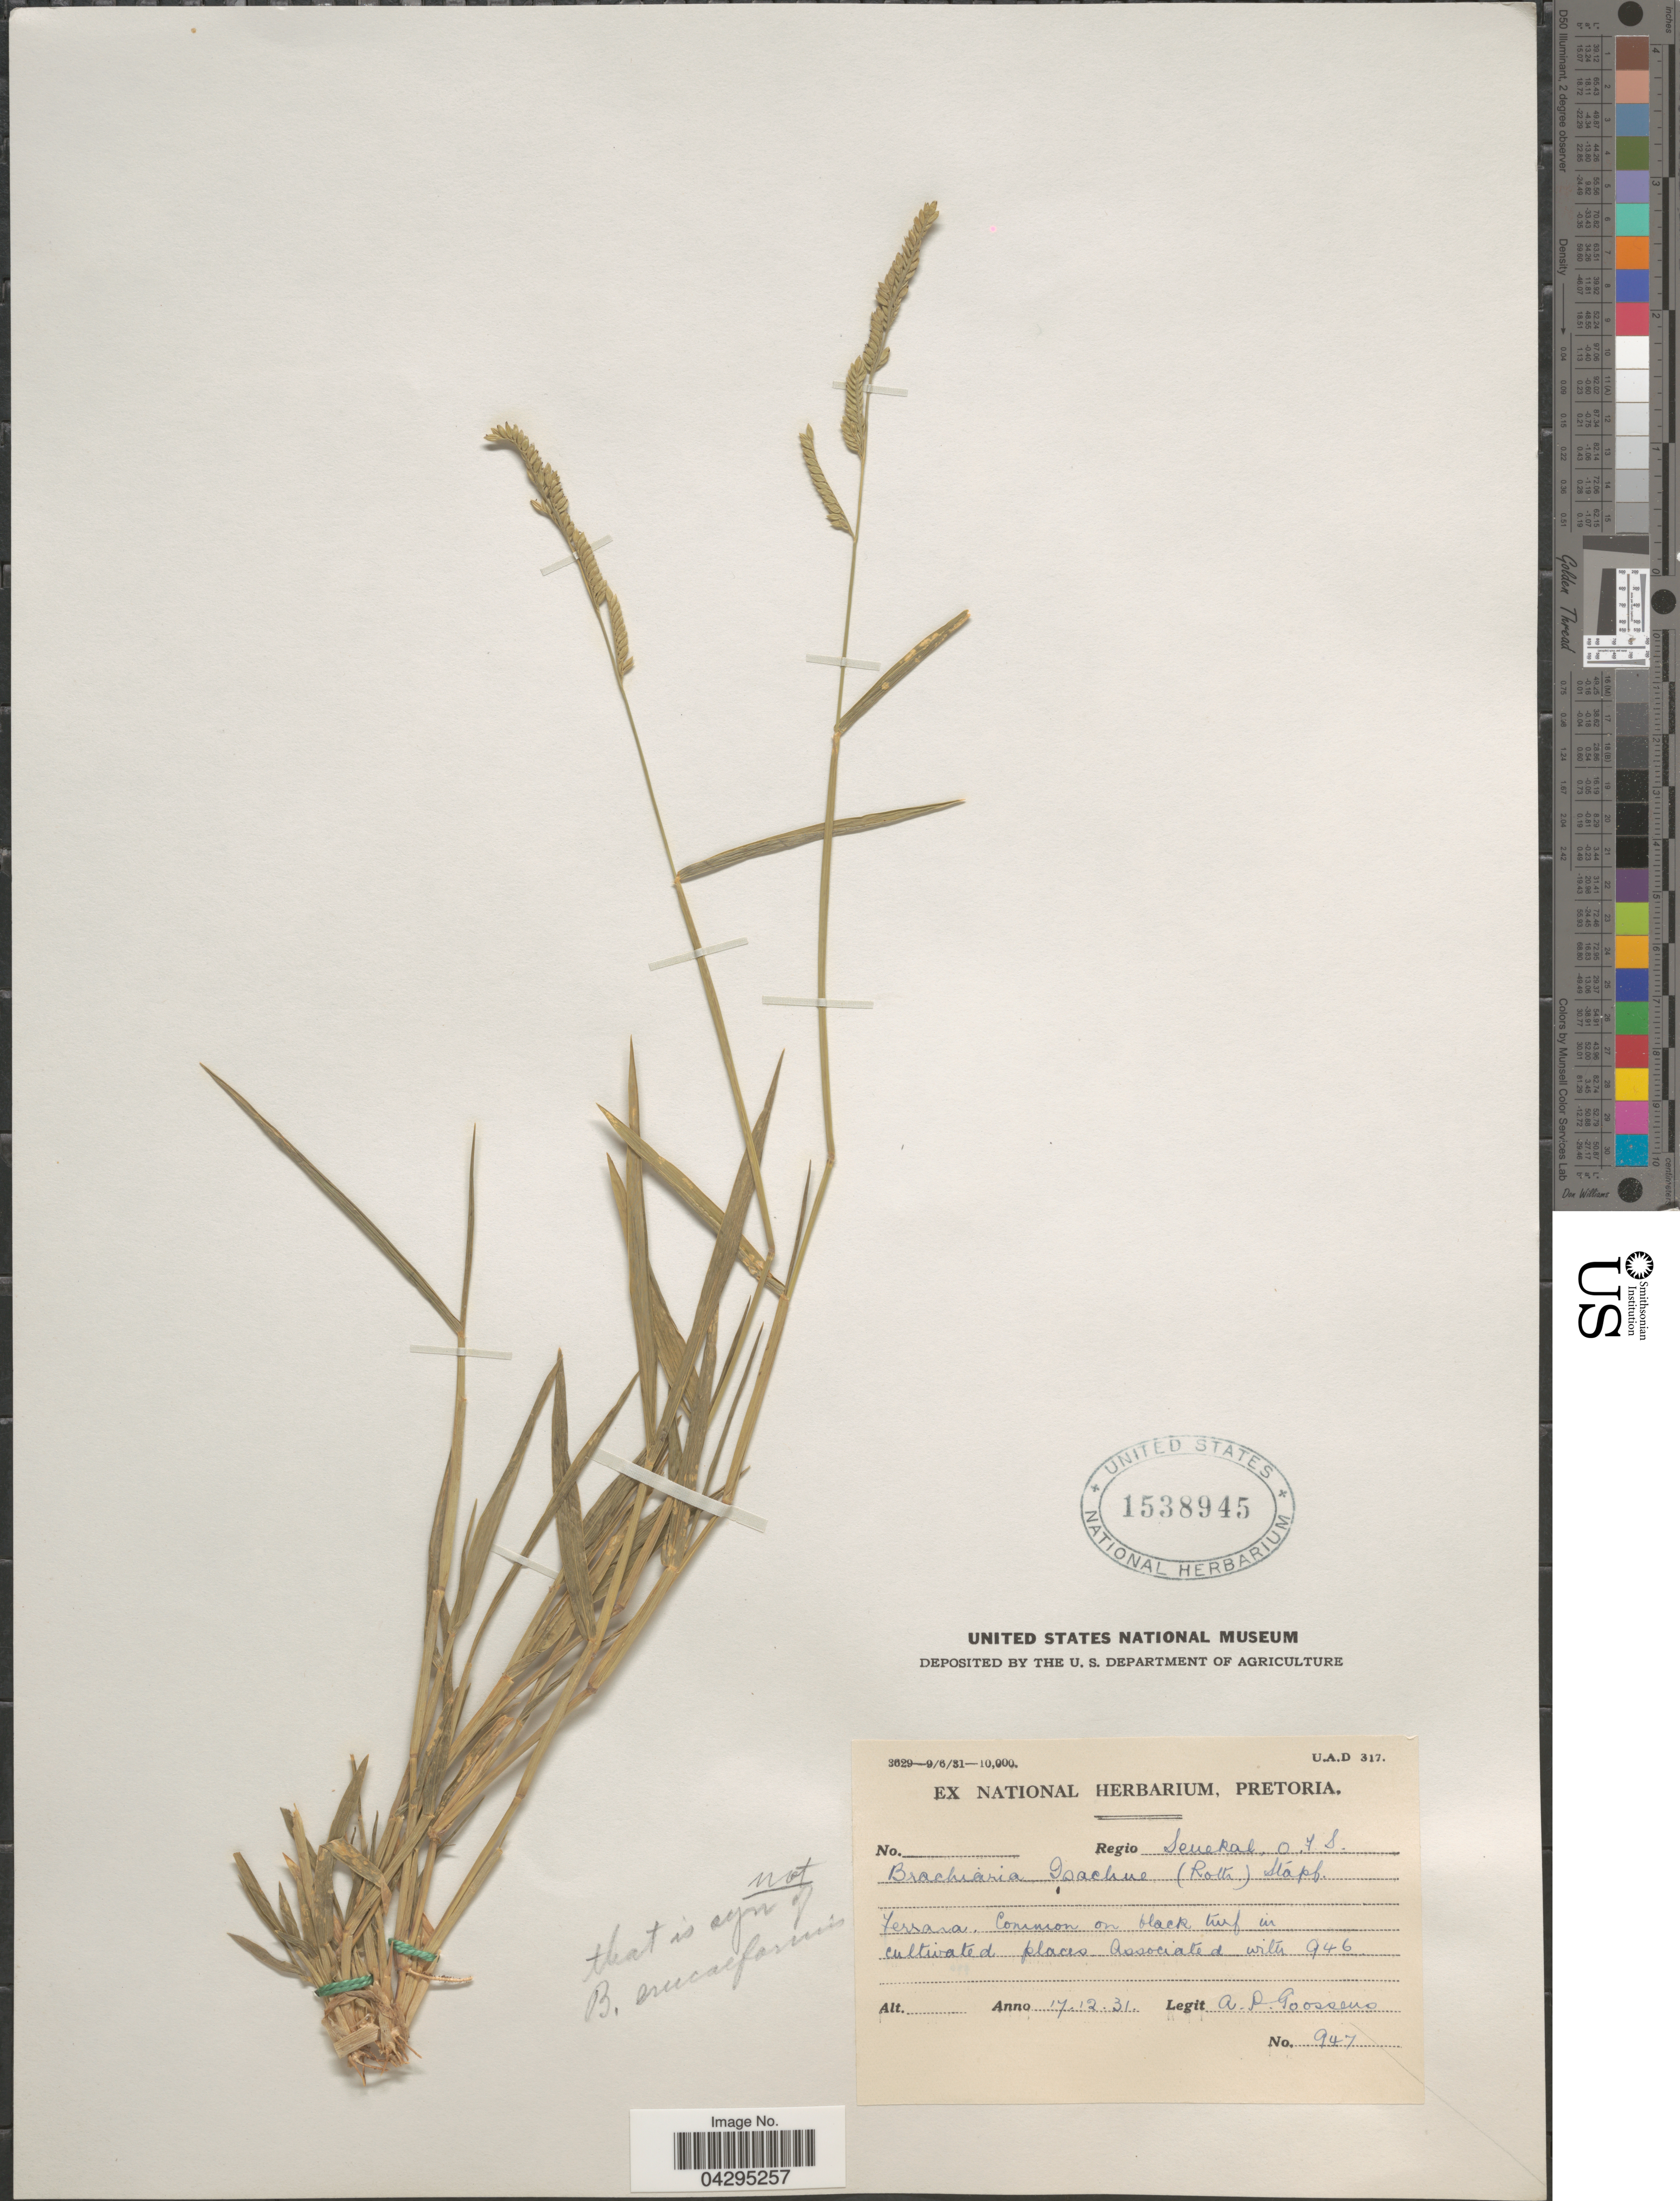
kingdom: Plantae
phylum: Tracheophyta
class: Liliopsida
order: Poales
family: Poaceae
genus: Urochloa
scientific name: Urochloa sp.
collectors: A. P. G. Goossens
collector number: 947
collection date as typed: Transcribed d/m/y: 17/12/31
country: South Africa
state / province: Free State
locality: Regio Senakal, O.F.S.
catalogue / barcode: US 1538945